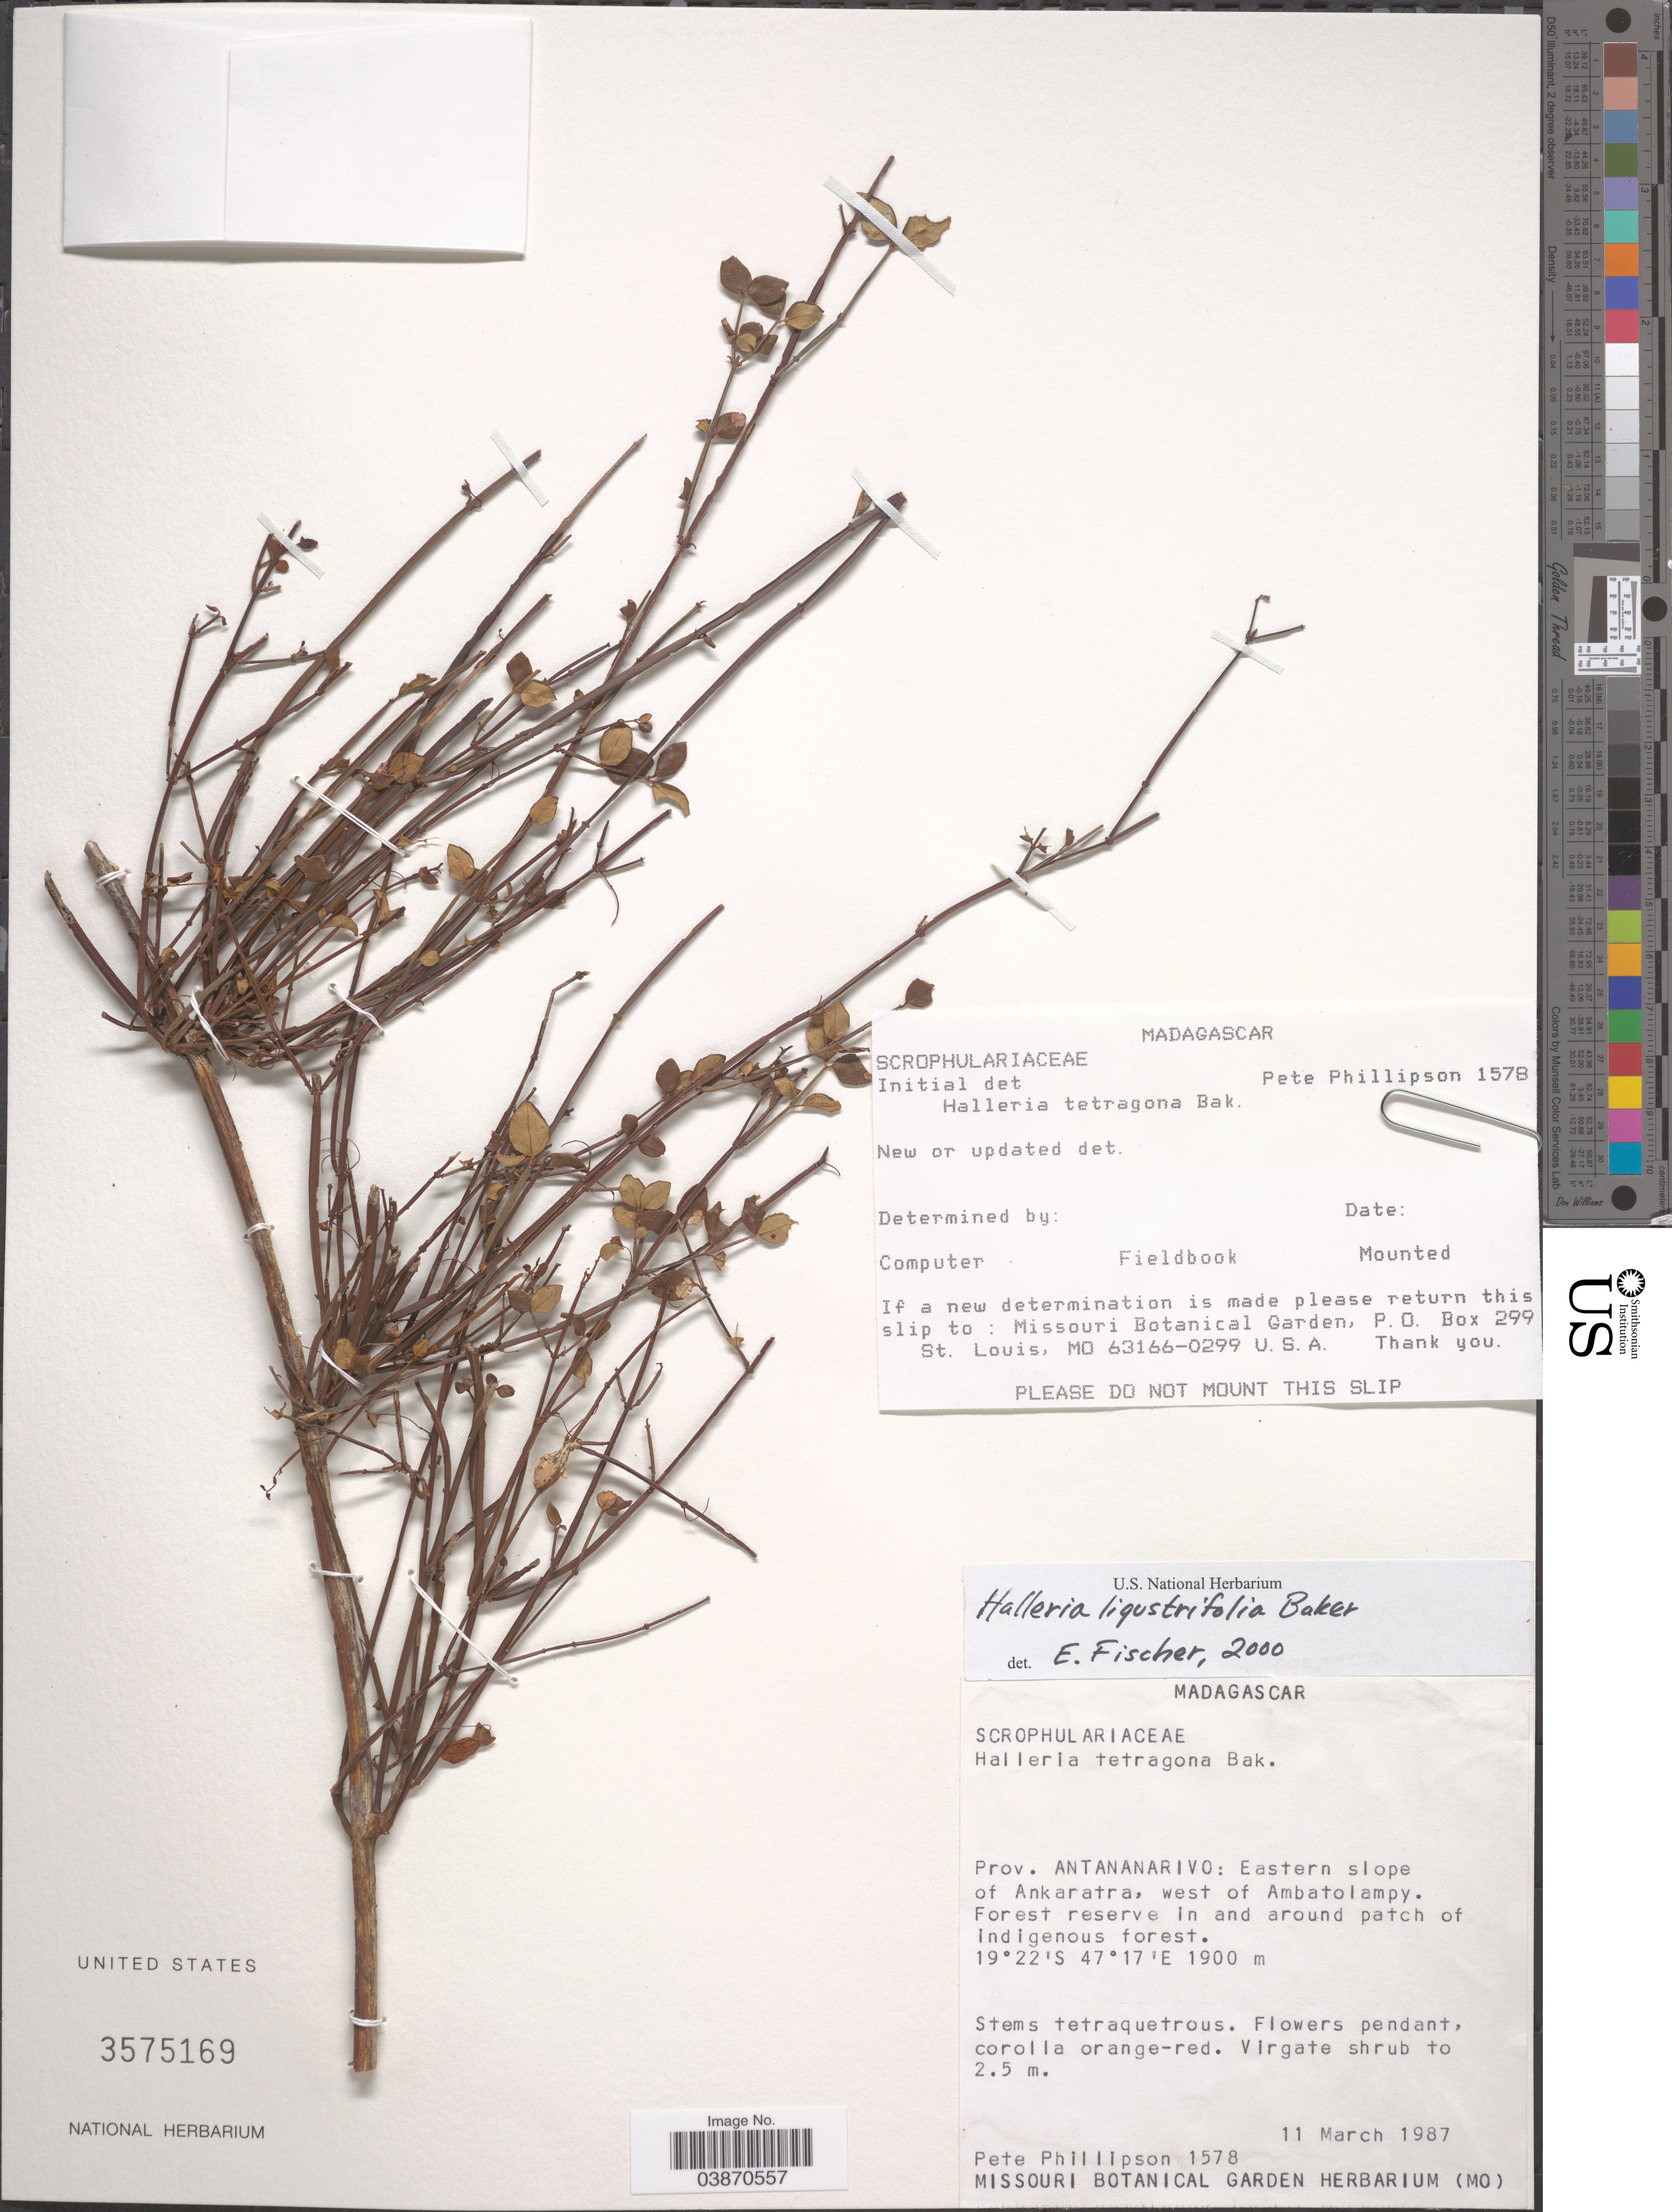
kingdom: Plantae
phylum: Tracheophyta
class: Magnoliopsida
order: Lamiales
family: Stilbaceae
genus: Halleria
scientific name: Halleria ligustrifolia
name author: Baker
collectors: P. B. Phillipson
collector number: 1578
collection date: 1987-03-11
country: Madagascar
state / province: Vakinankaratra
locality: Eastern slope of Ankaratra, west of Ambatolampy.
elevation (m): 1900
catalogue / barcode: US 3575169